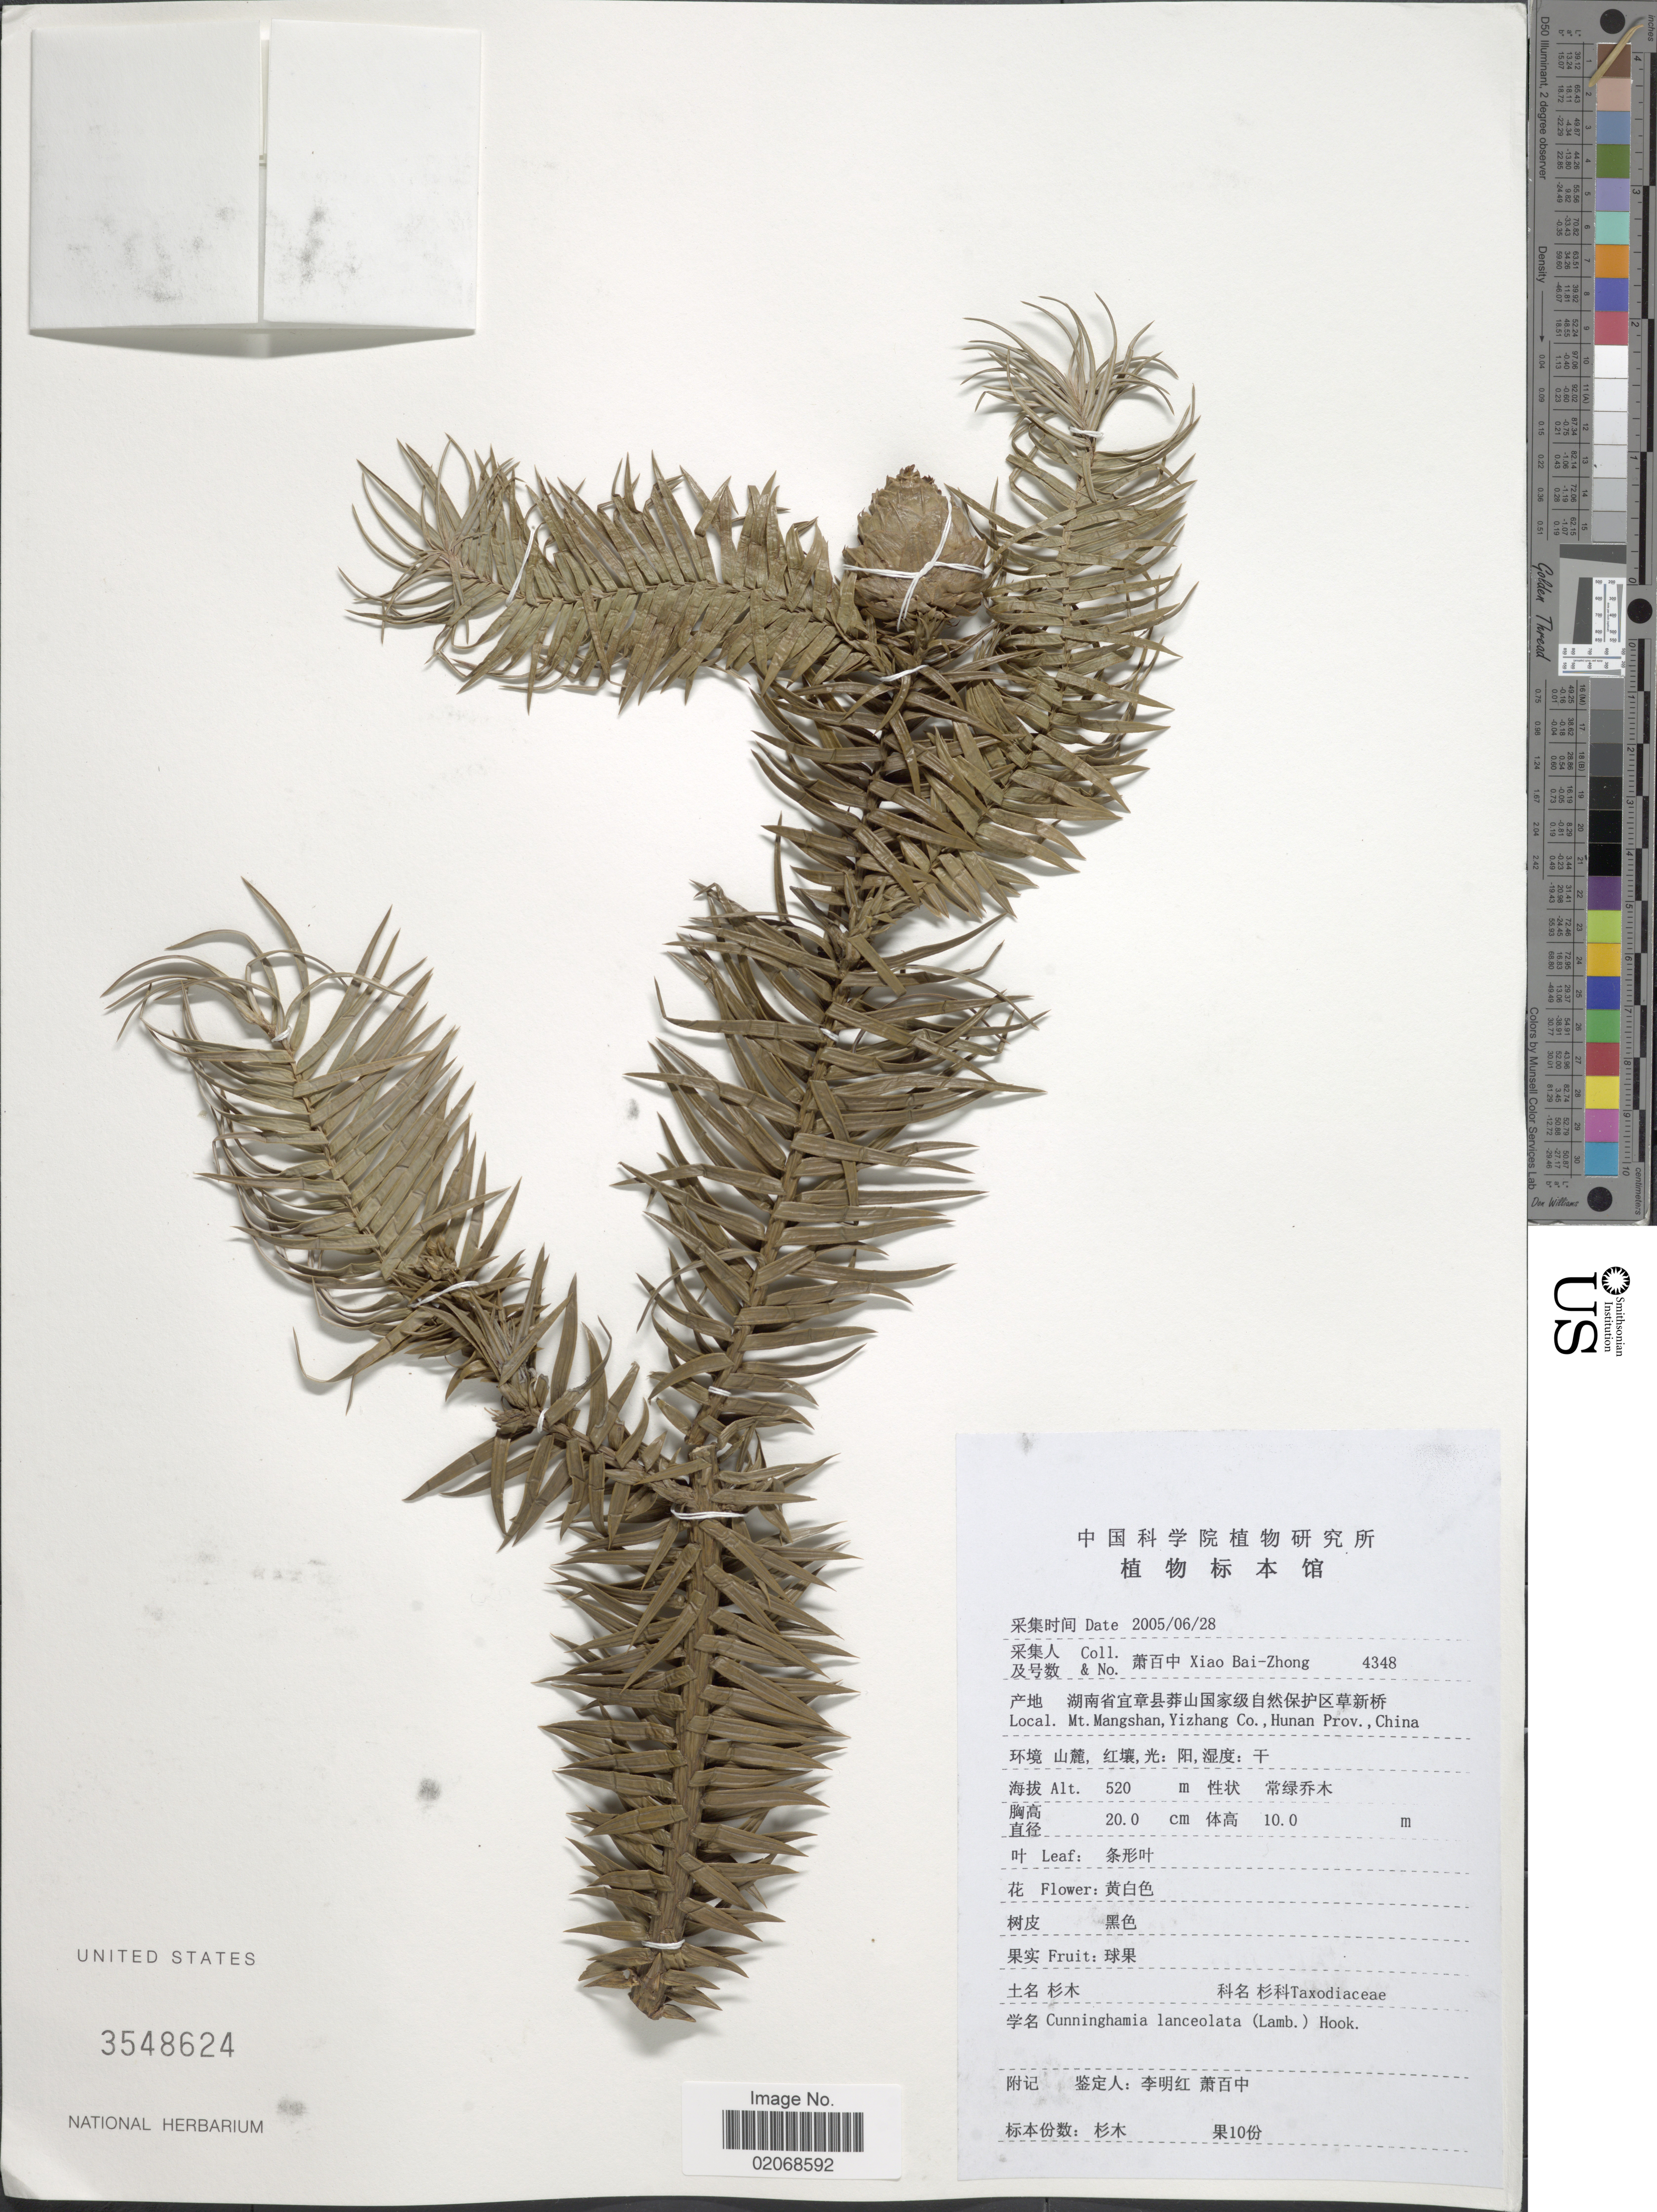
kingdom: Plantae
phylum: Tracheophyta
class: Pinopsida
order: Pinales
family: Cupressaceae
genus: Cunninghamia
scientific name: Cunninghamia lanceolata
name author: (Lamb.) Hook.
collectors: B. Z. Xiao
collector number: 4348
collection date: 2005-06-28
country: China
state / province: Hunan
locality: Mt. Mangshan, Yizhang Co.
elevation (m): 520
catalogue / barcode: US 3548624